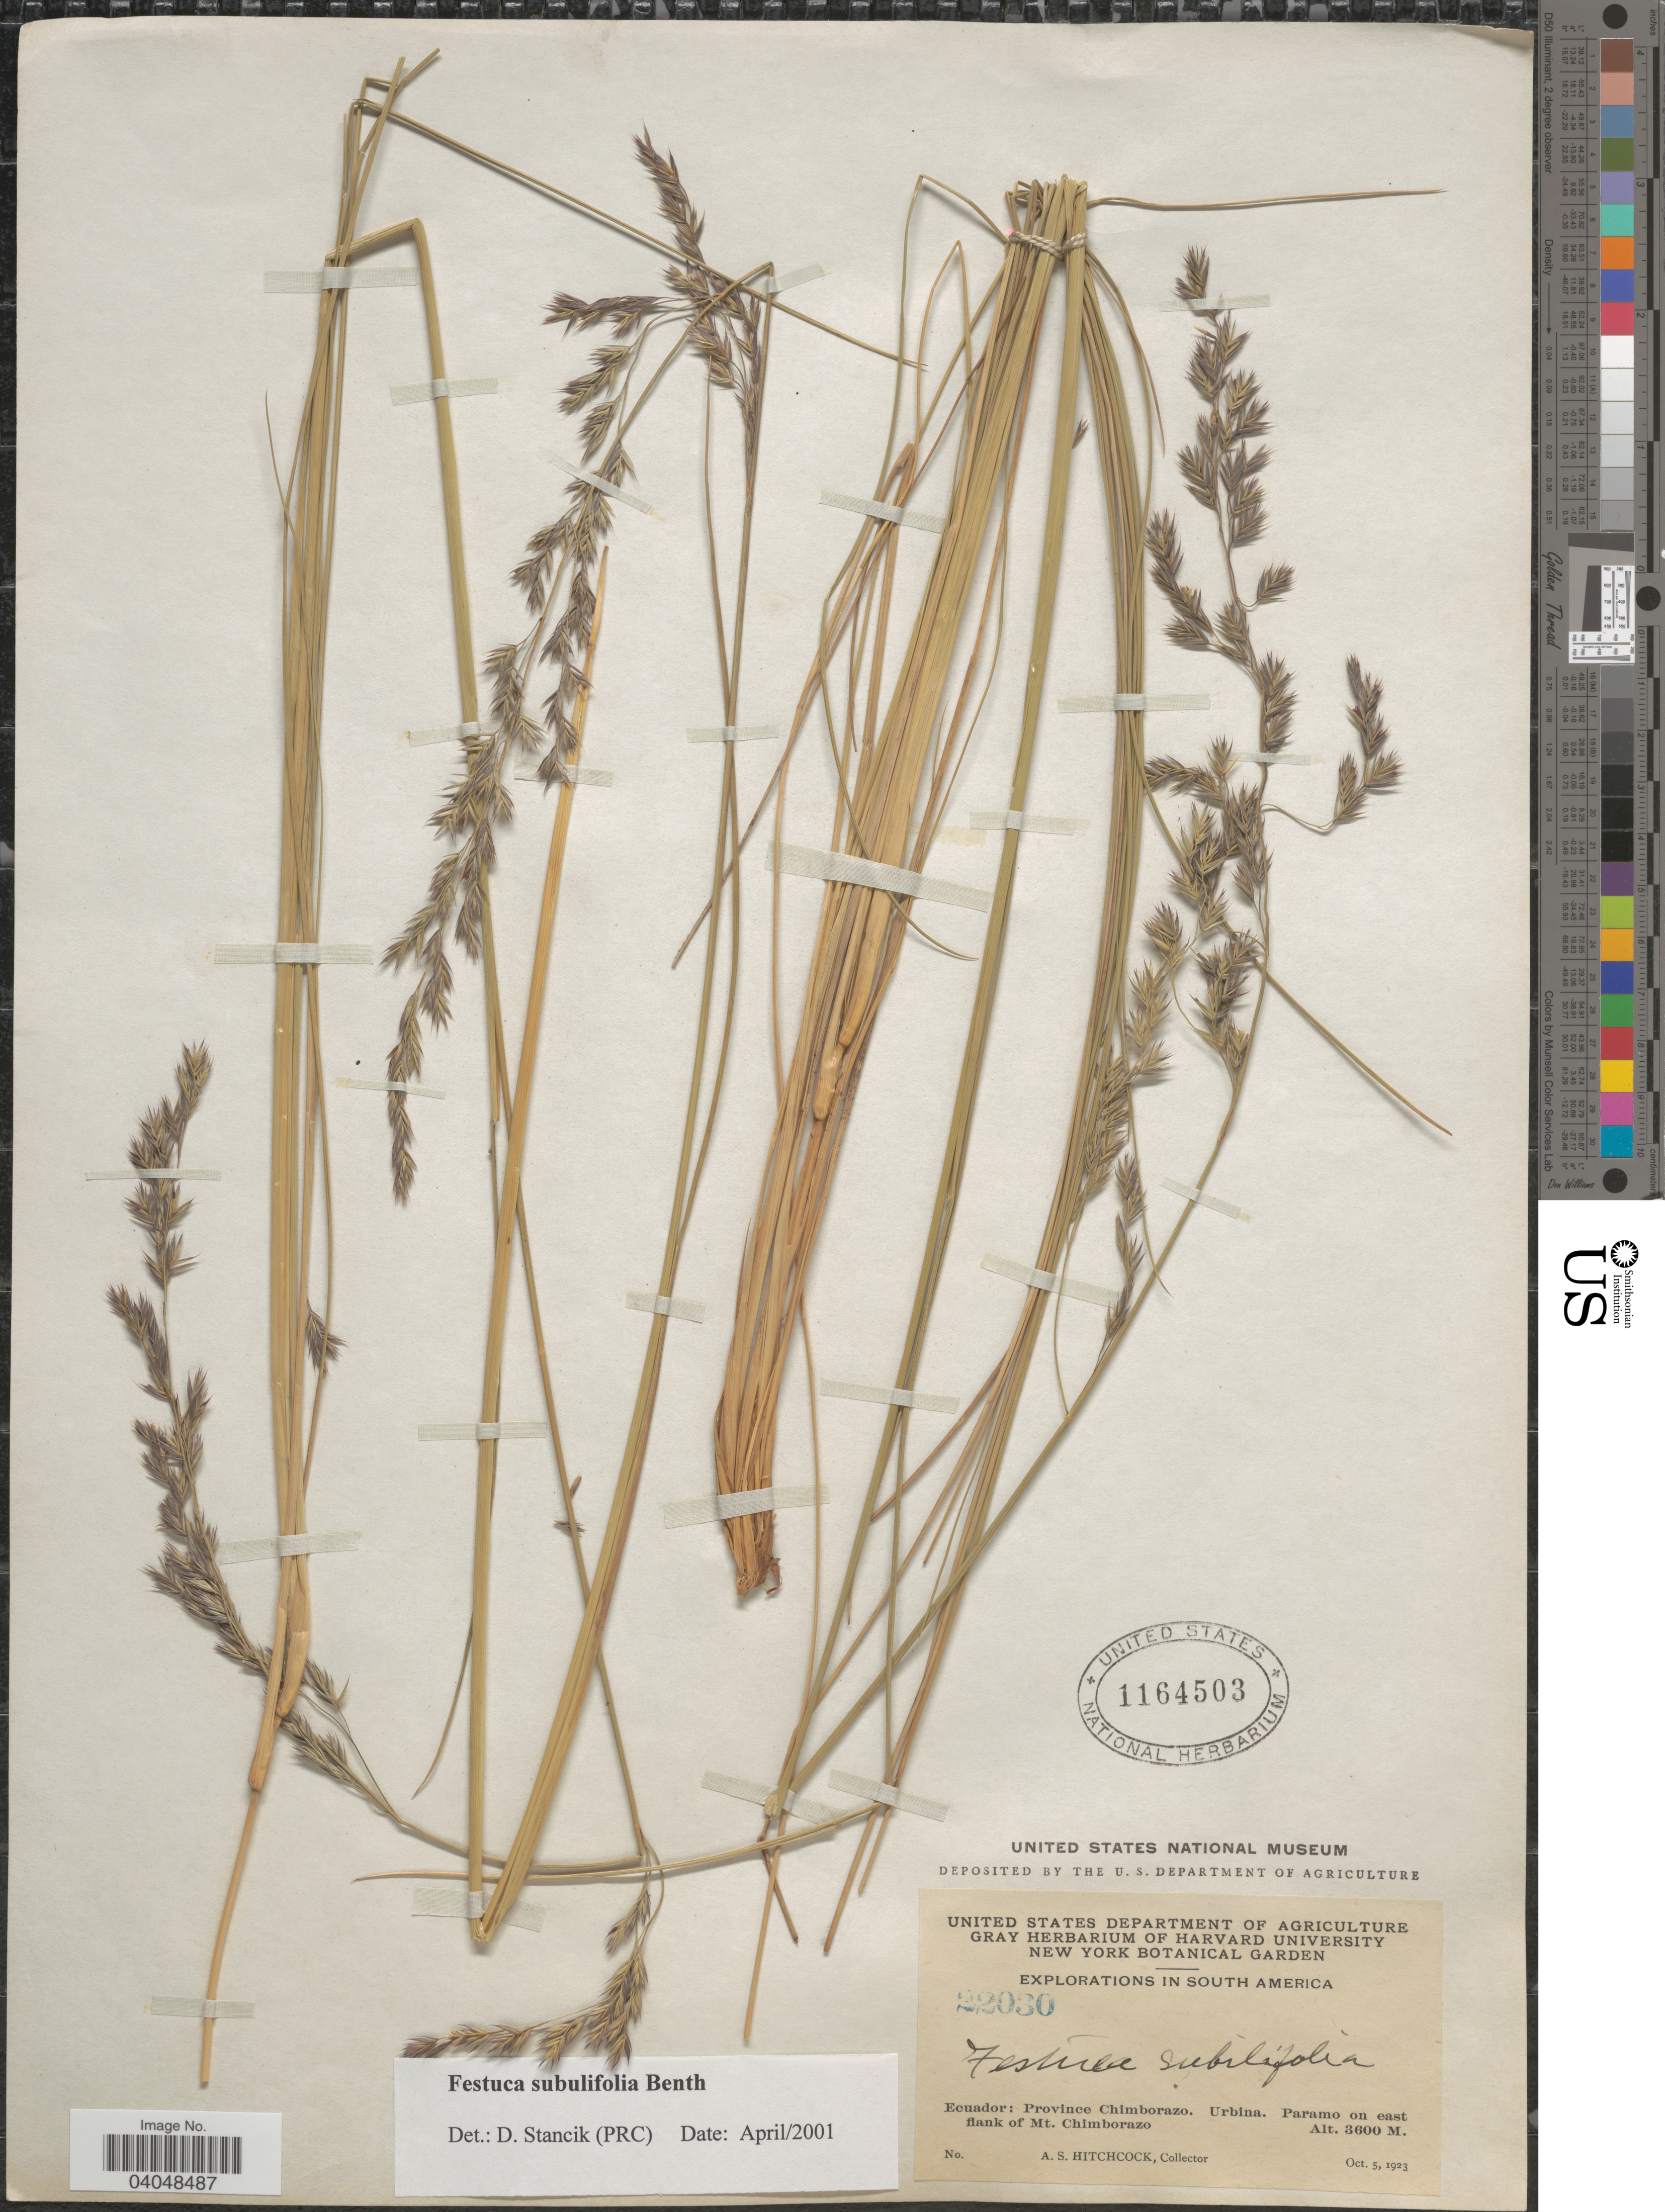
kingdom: Plantae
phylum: Tracheophyta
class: Liliopsida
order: Poales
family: Poaceae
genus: Festuca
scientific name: Festuca subulifolia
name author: Benth.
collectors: A. S. Hitchcock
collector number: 22030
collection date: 1923-10-05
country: Ecuador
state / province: Chimborazo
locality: Urbina. Paramo on east flank of Mt. Chimborazo.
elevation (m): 3600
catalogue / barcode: US 1164503